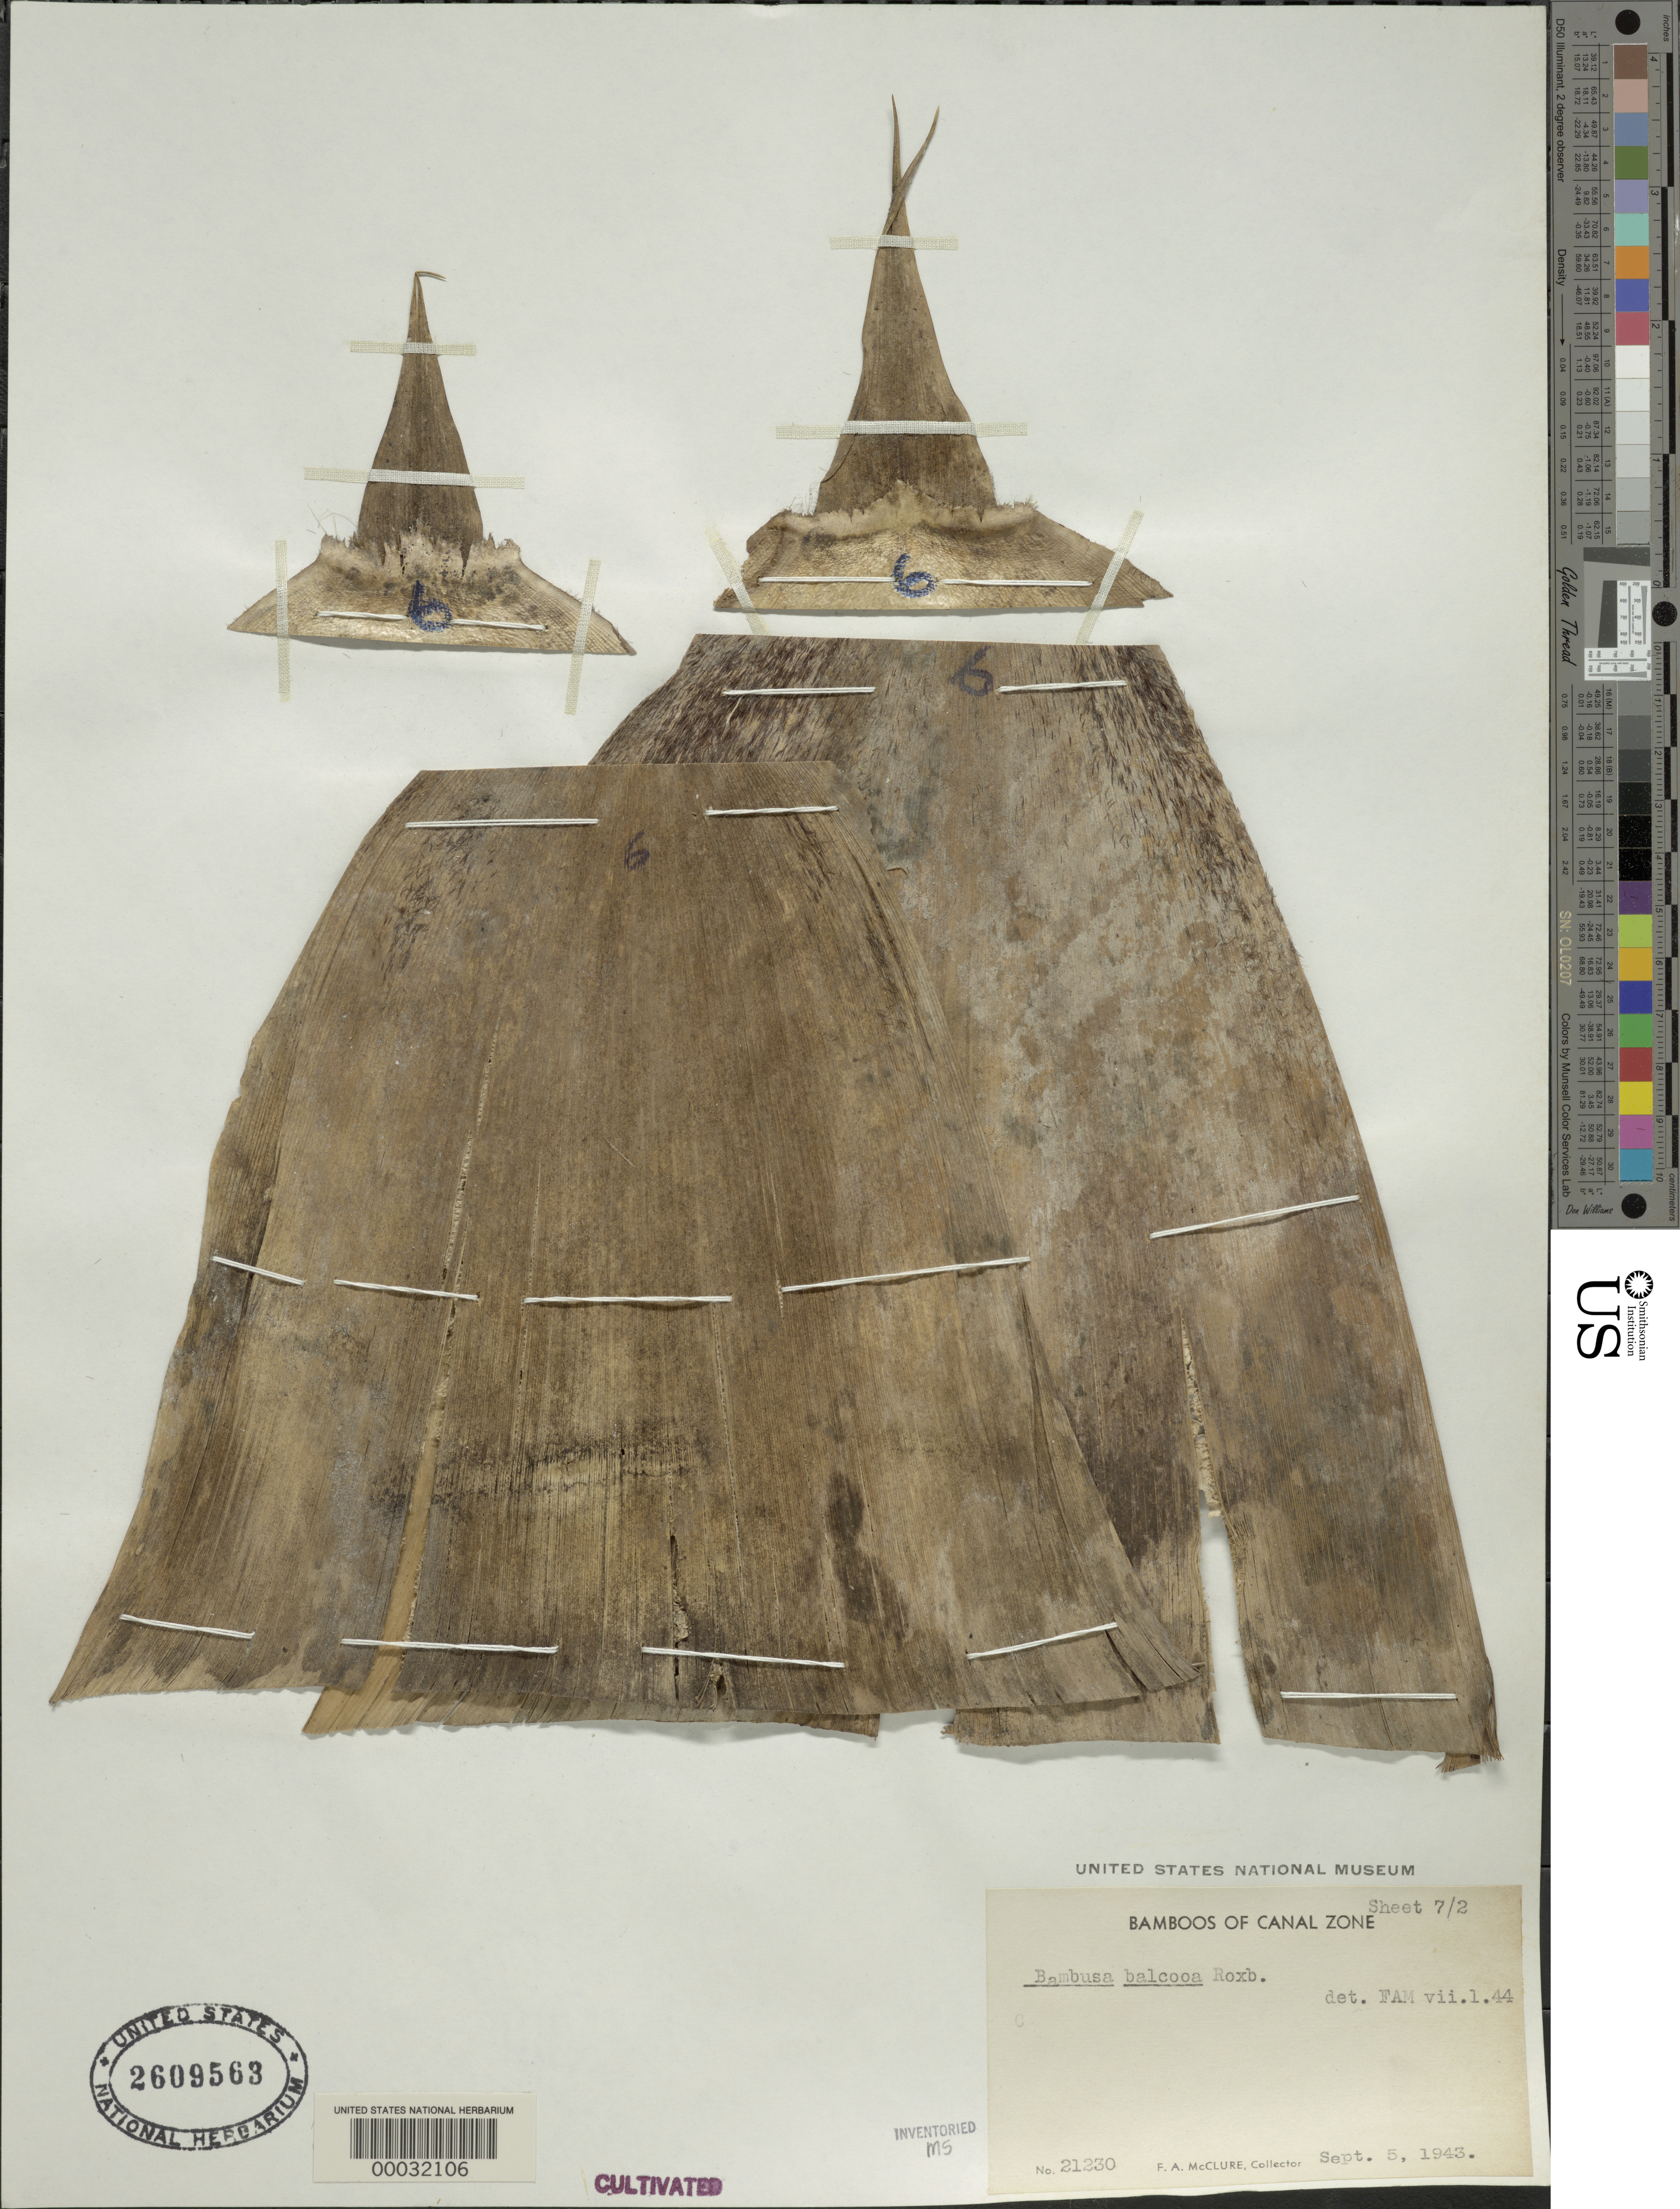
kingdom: Plantae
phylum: Tracheophyta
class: Liliopsida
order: Poales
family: Poaceae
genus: Bambusa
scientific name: Bambusa balcooa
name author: Roxb.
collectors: F. A. McClure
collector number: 21230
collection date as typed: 05 Sep 1943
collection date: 1943-09-05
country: Panama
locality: Esperimental Gardens-summit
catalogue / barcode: US 2609563